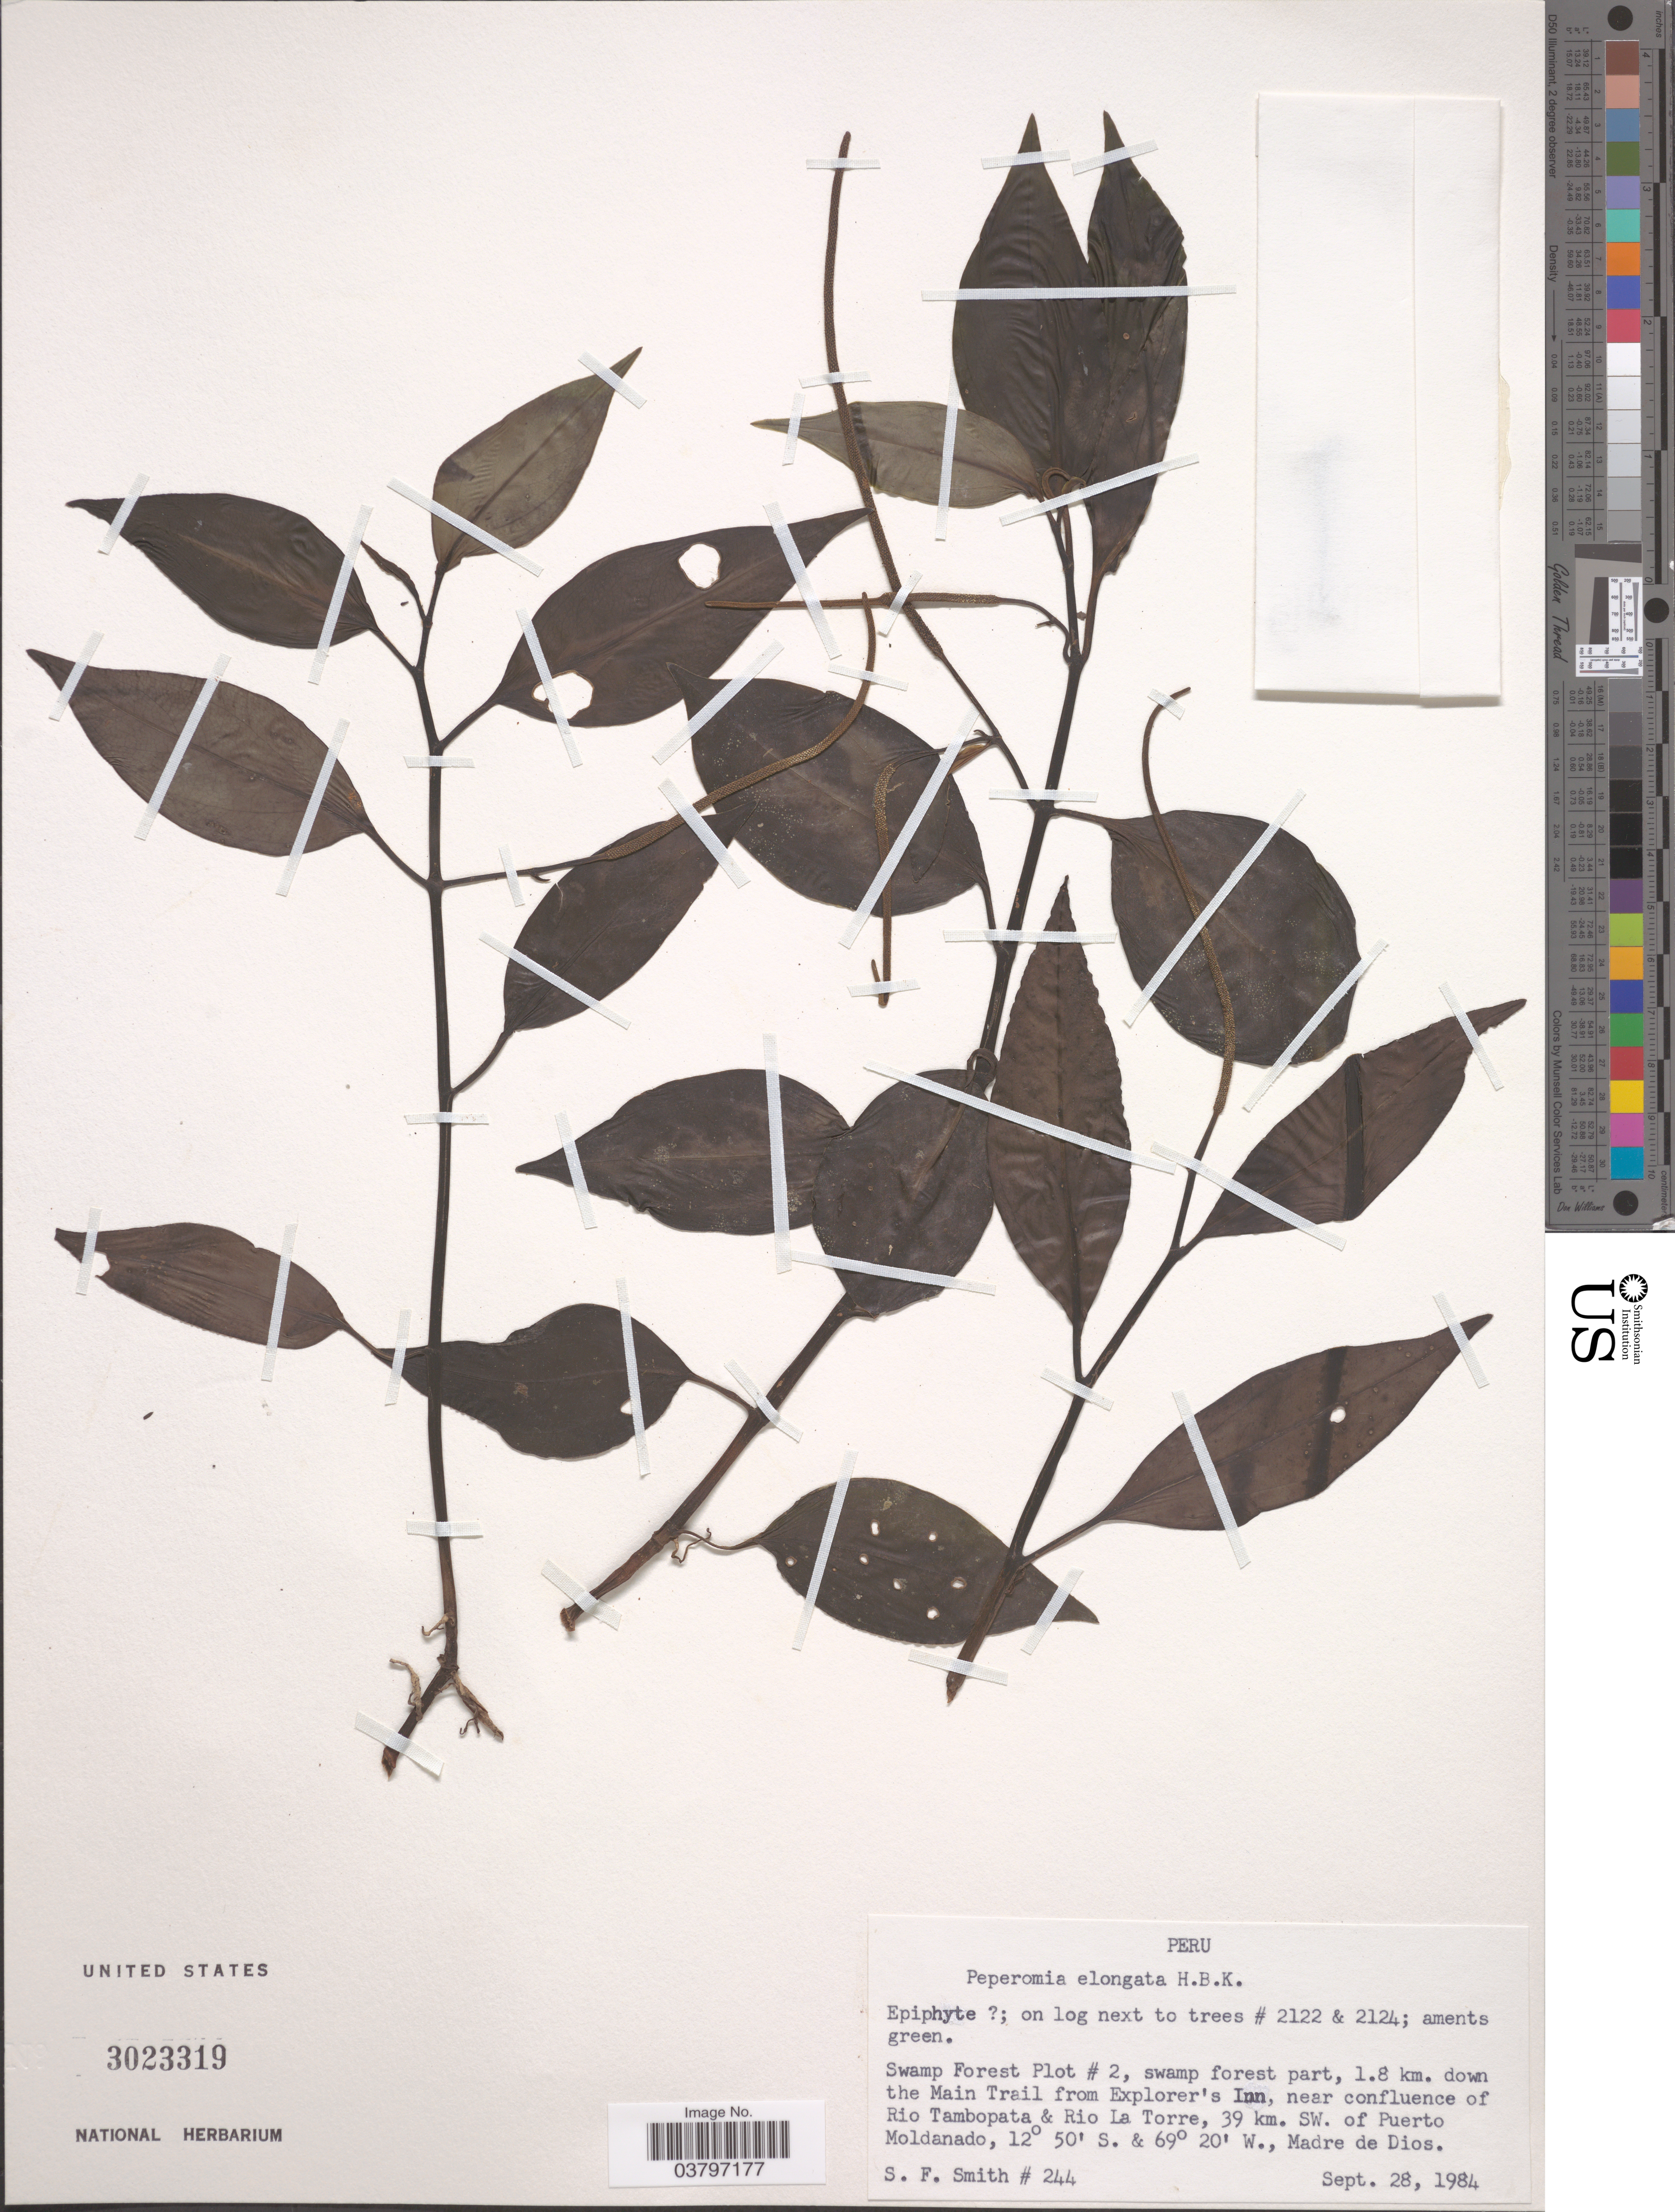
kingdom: Plantae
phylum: Tracheophyta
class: Magnoliopsida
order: Piperales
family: Piperaceae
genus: Peperomia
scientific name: Peperomia elongata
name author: Kunth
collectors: S.F. Smith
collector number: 244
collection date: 1984-09-28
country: Peru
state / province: Madre de Dios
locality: Swamp Forest Plot #2, swamp forest part, 1.8 km. down the Main Trail from Explorer's Inn, near confluence of Rio Tambopata & Rio La Torre, 39 km. SW. of Puerto Moldanado.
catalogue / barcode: US 3023319